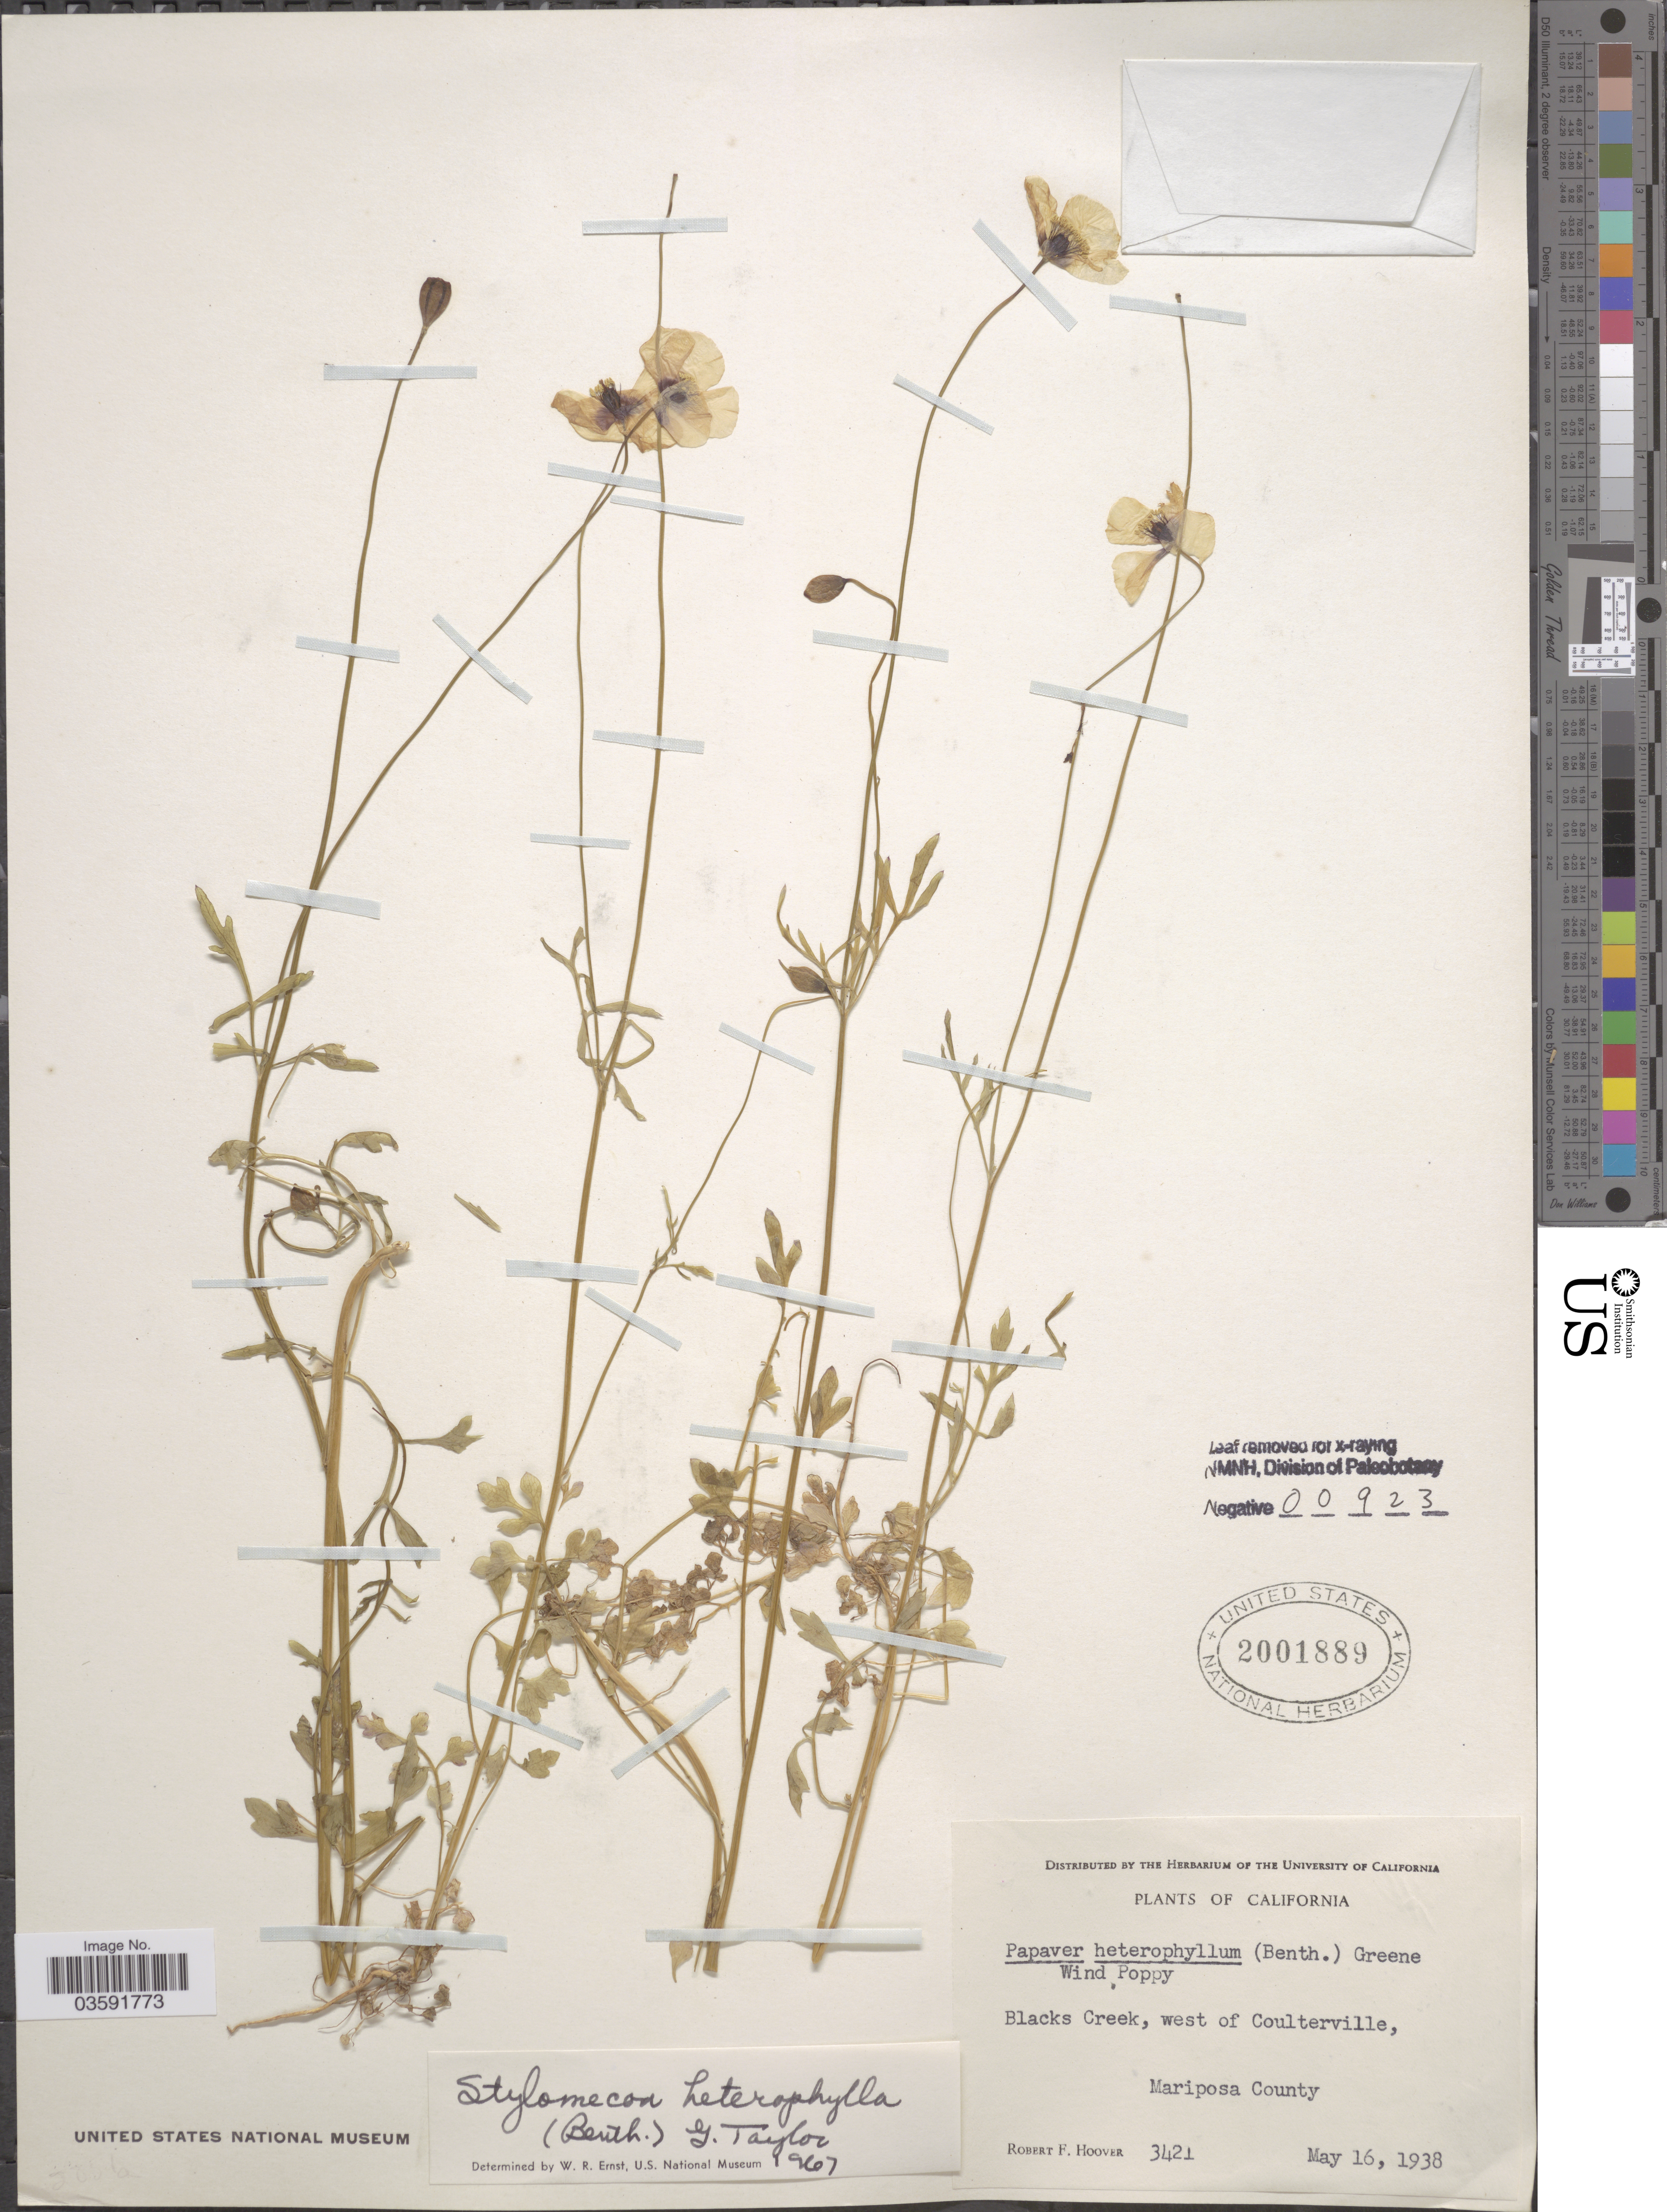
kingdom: Plantae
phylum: Tracheophyta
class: Magnoliopsida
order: Ranunculales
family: Papaveraceae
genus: Papaver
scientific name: Papaver heterophyllum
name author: (Benth.) Greene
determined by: Strong, M. T., (US), Smithsonian Institution - National Museum of Natural History (UNITED STATES)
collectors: R. F. Hoover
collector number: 3421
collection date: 1938-05-16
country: United States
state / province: California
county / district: Mariposa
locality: Blacks Creek, west of Coulterville, Mariposa County.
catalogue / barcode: US 2001889